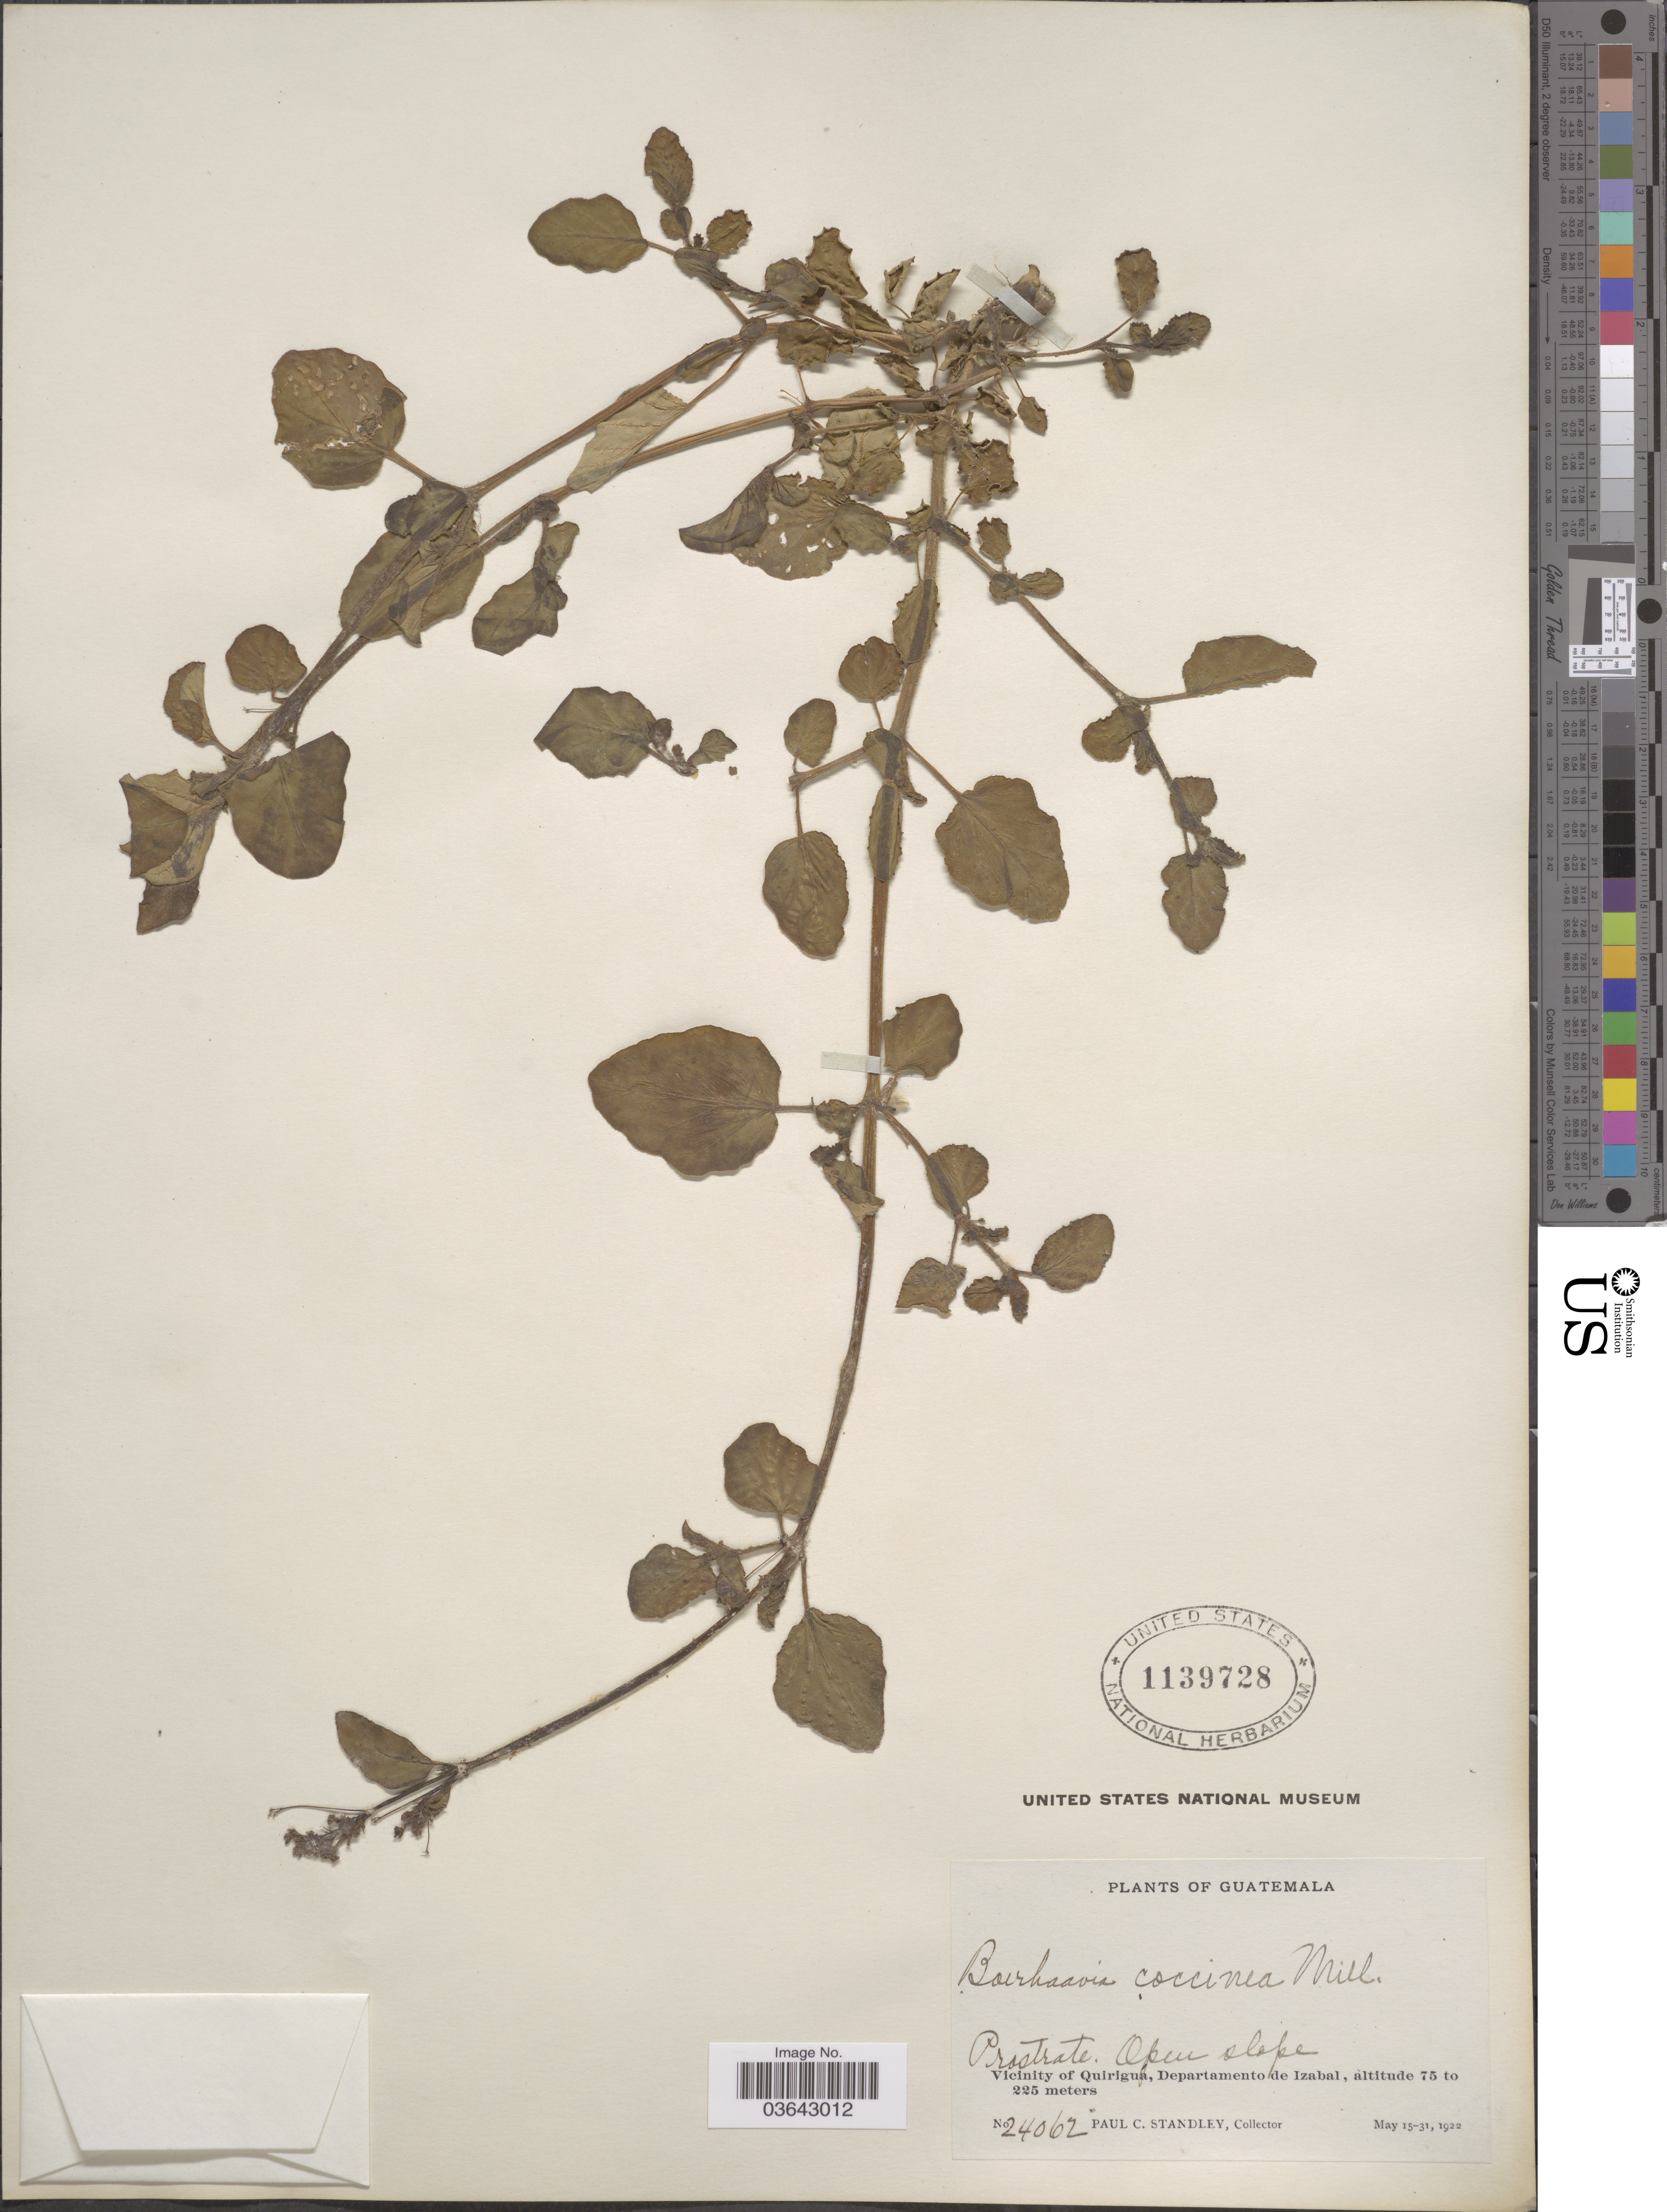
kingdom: Plantae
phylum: Tracheophyta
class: Magnoliopsida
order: Caryophyllales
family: Nyctaginaceae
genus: Boerhavia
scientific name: Boerhavia coccinea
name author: Mill.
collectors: P. C. Standley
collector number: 24062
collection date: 1922-05-15/1922-05-31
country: Guatemala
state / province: Izabal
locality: Vicinity of Quiriguá, Departamento de Izabal.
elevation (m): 75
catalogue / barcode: US 1139728